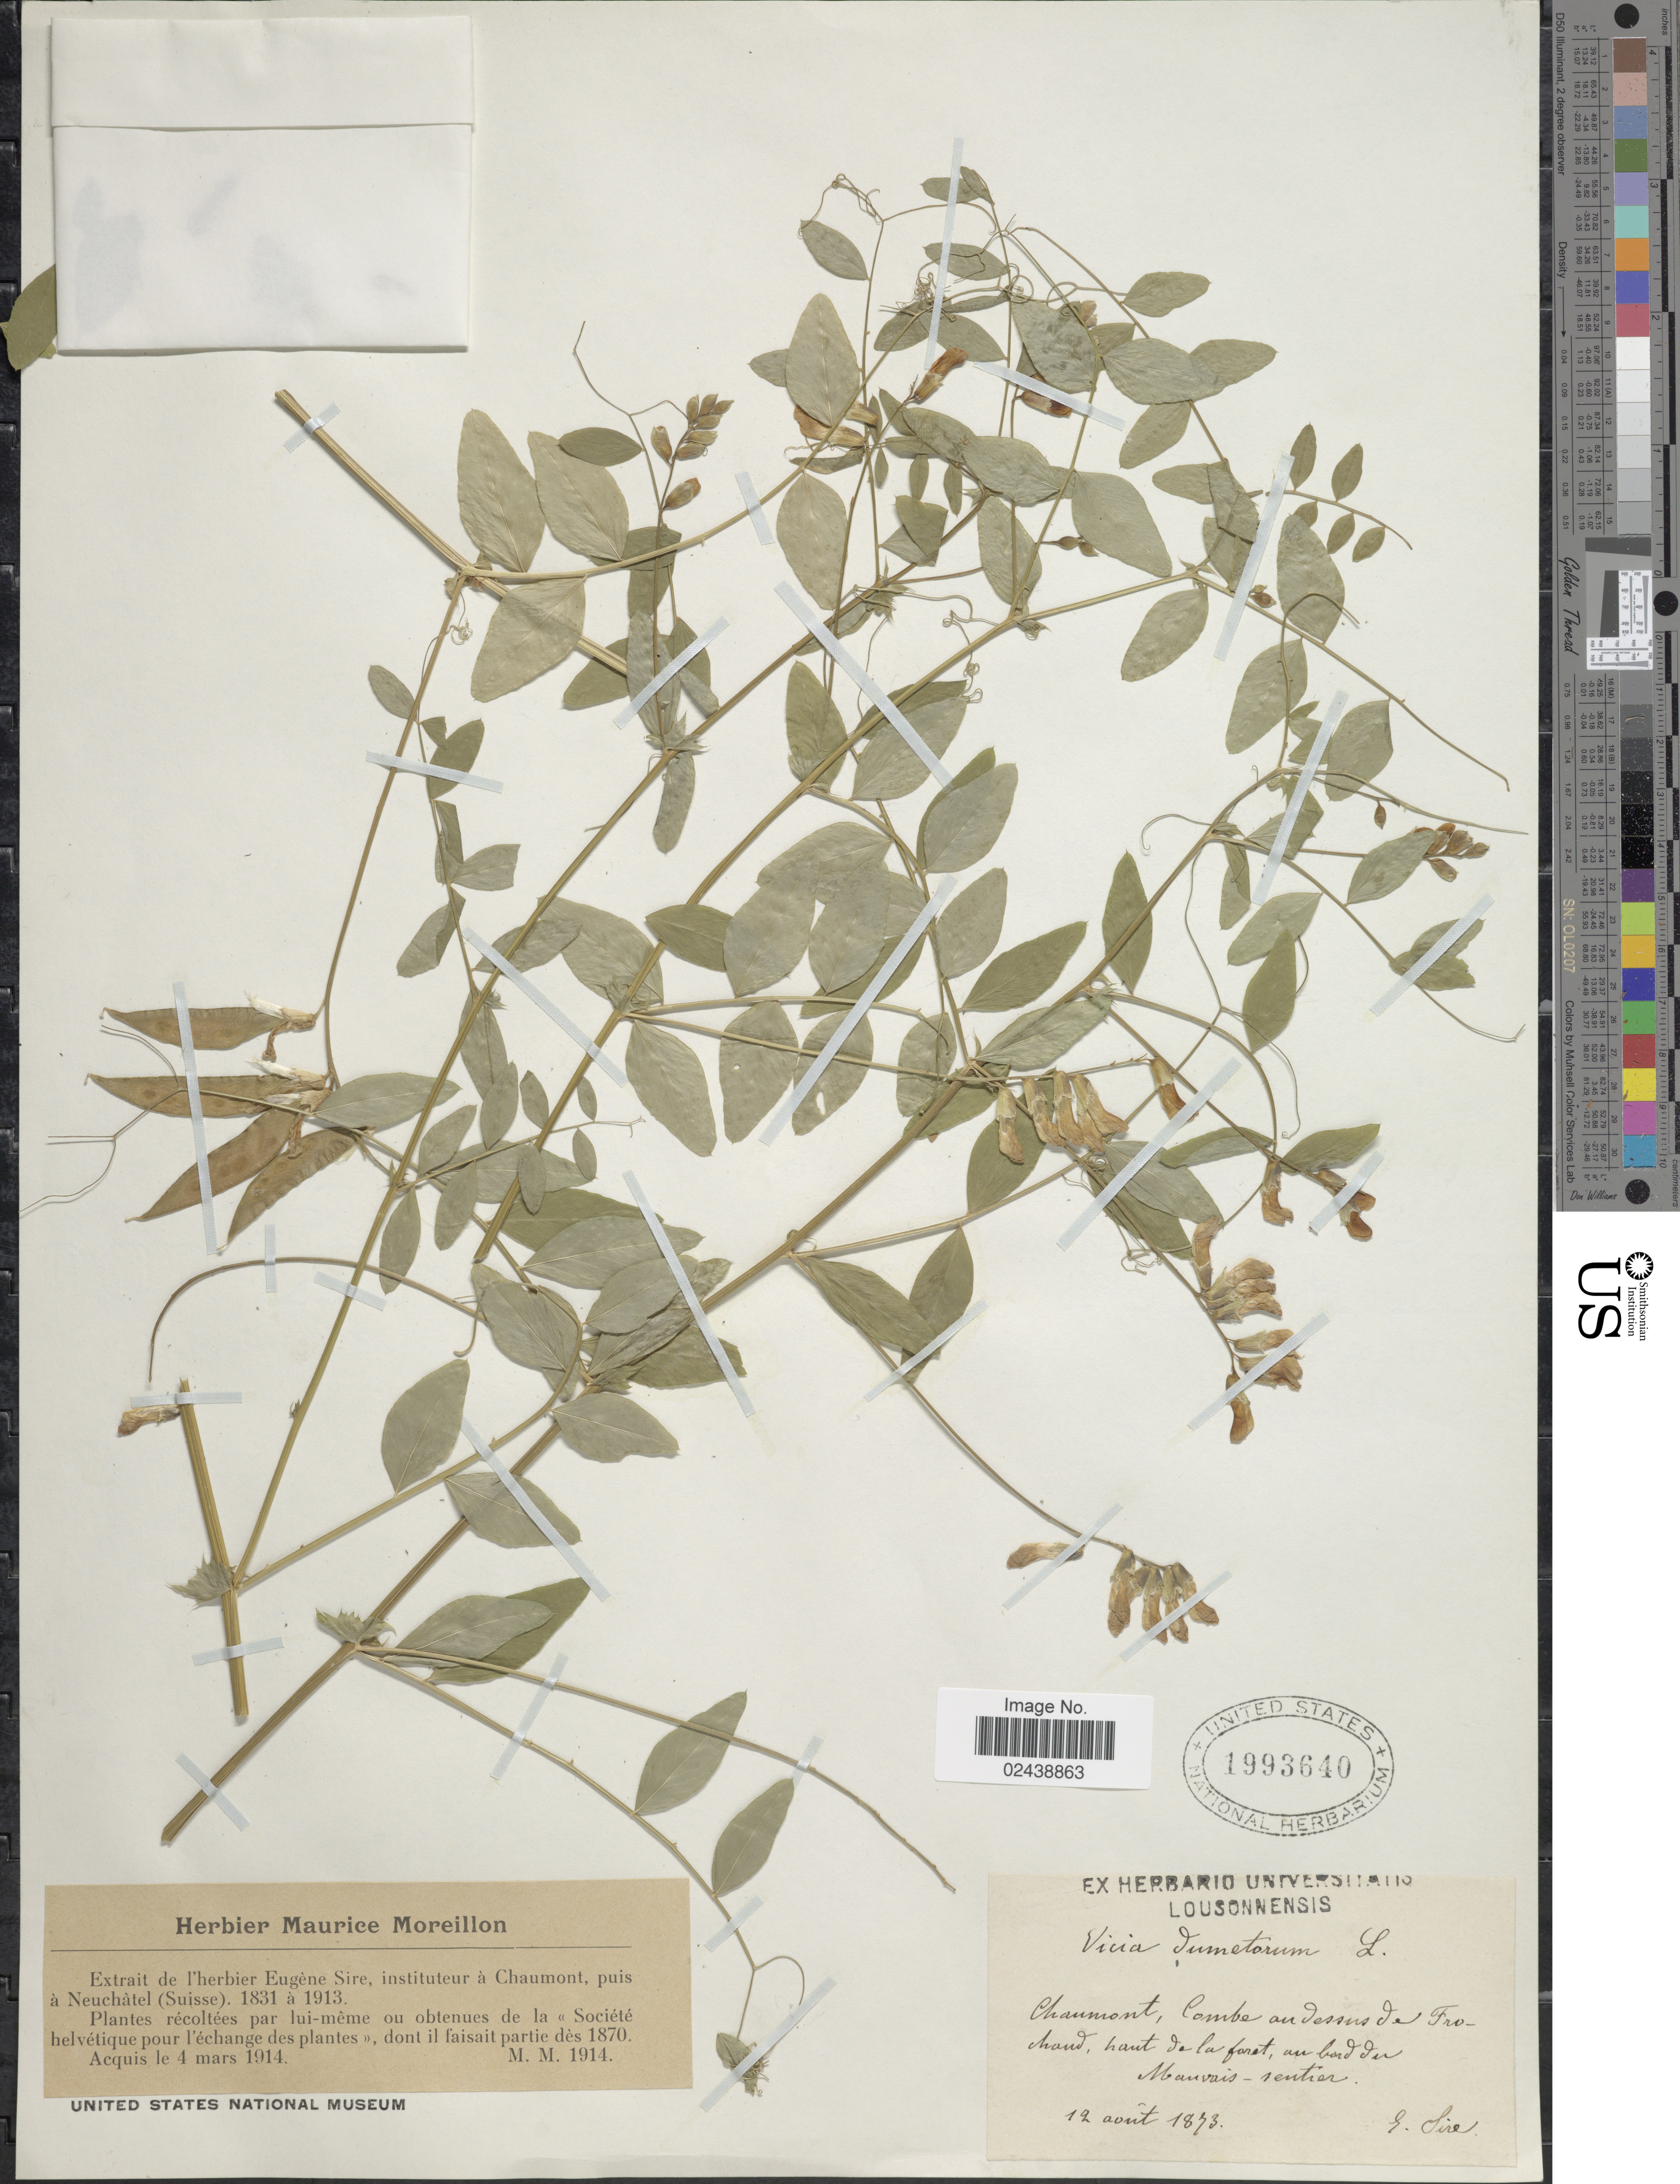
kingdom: Plantae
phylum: Tracheophyta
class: Magnoliopsida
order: Fabales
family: Fabaceae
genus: Vicia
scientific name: Vicia dumetorum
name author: L.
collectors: G. Sire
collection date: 1873-08-12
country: France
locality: Chaumont, Combe an dessus de Frochand, haut de la foret, au bord der Manvais- sentier [interpreted]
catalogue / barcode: US 1993640